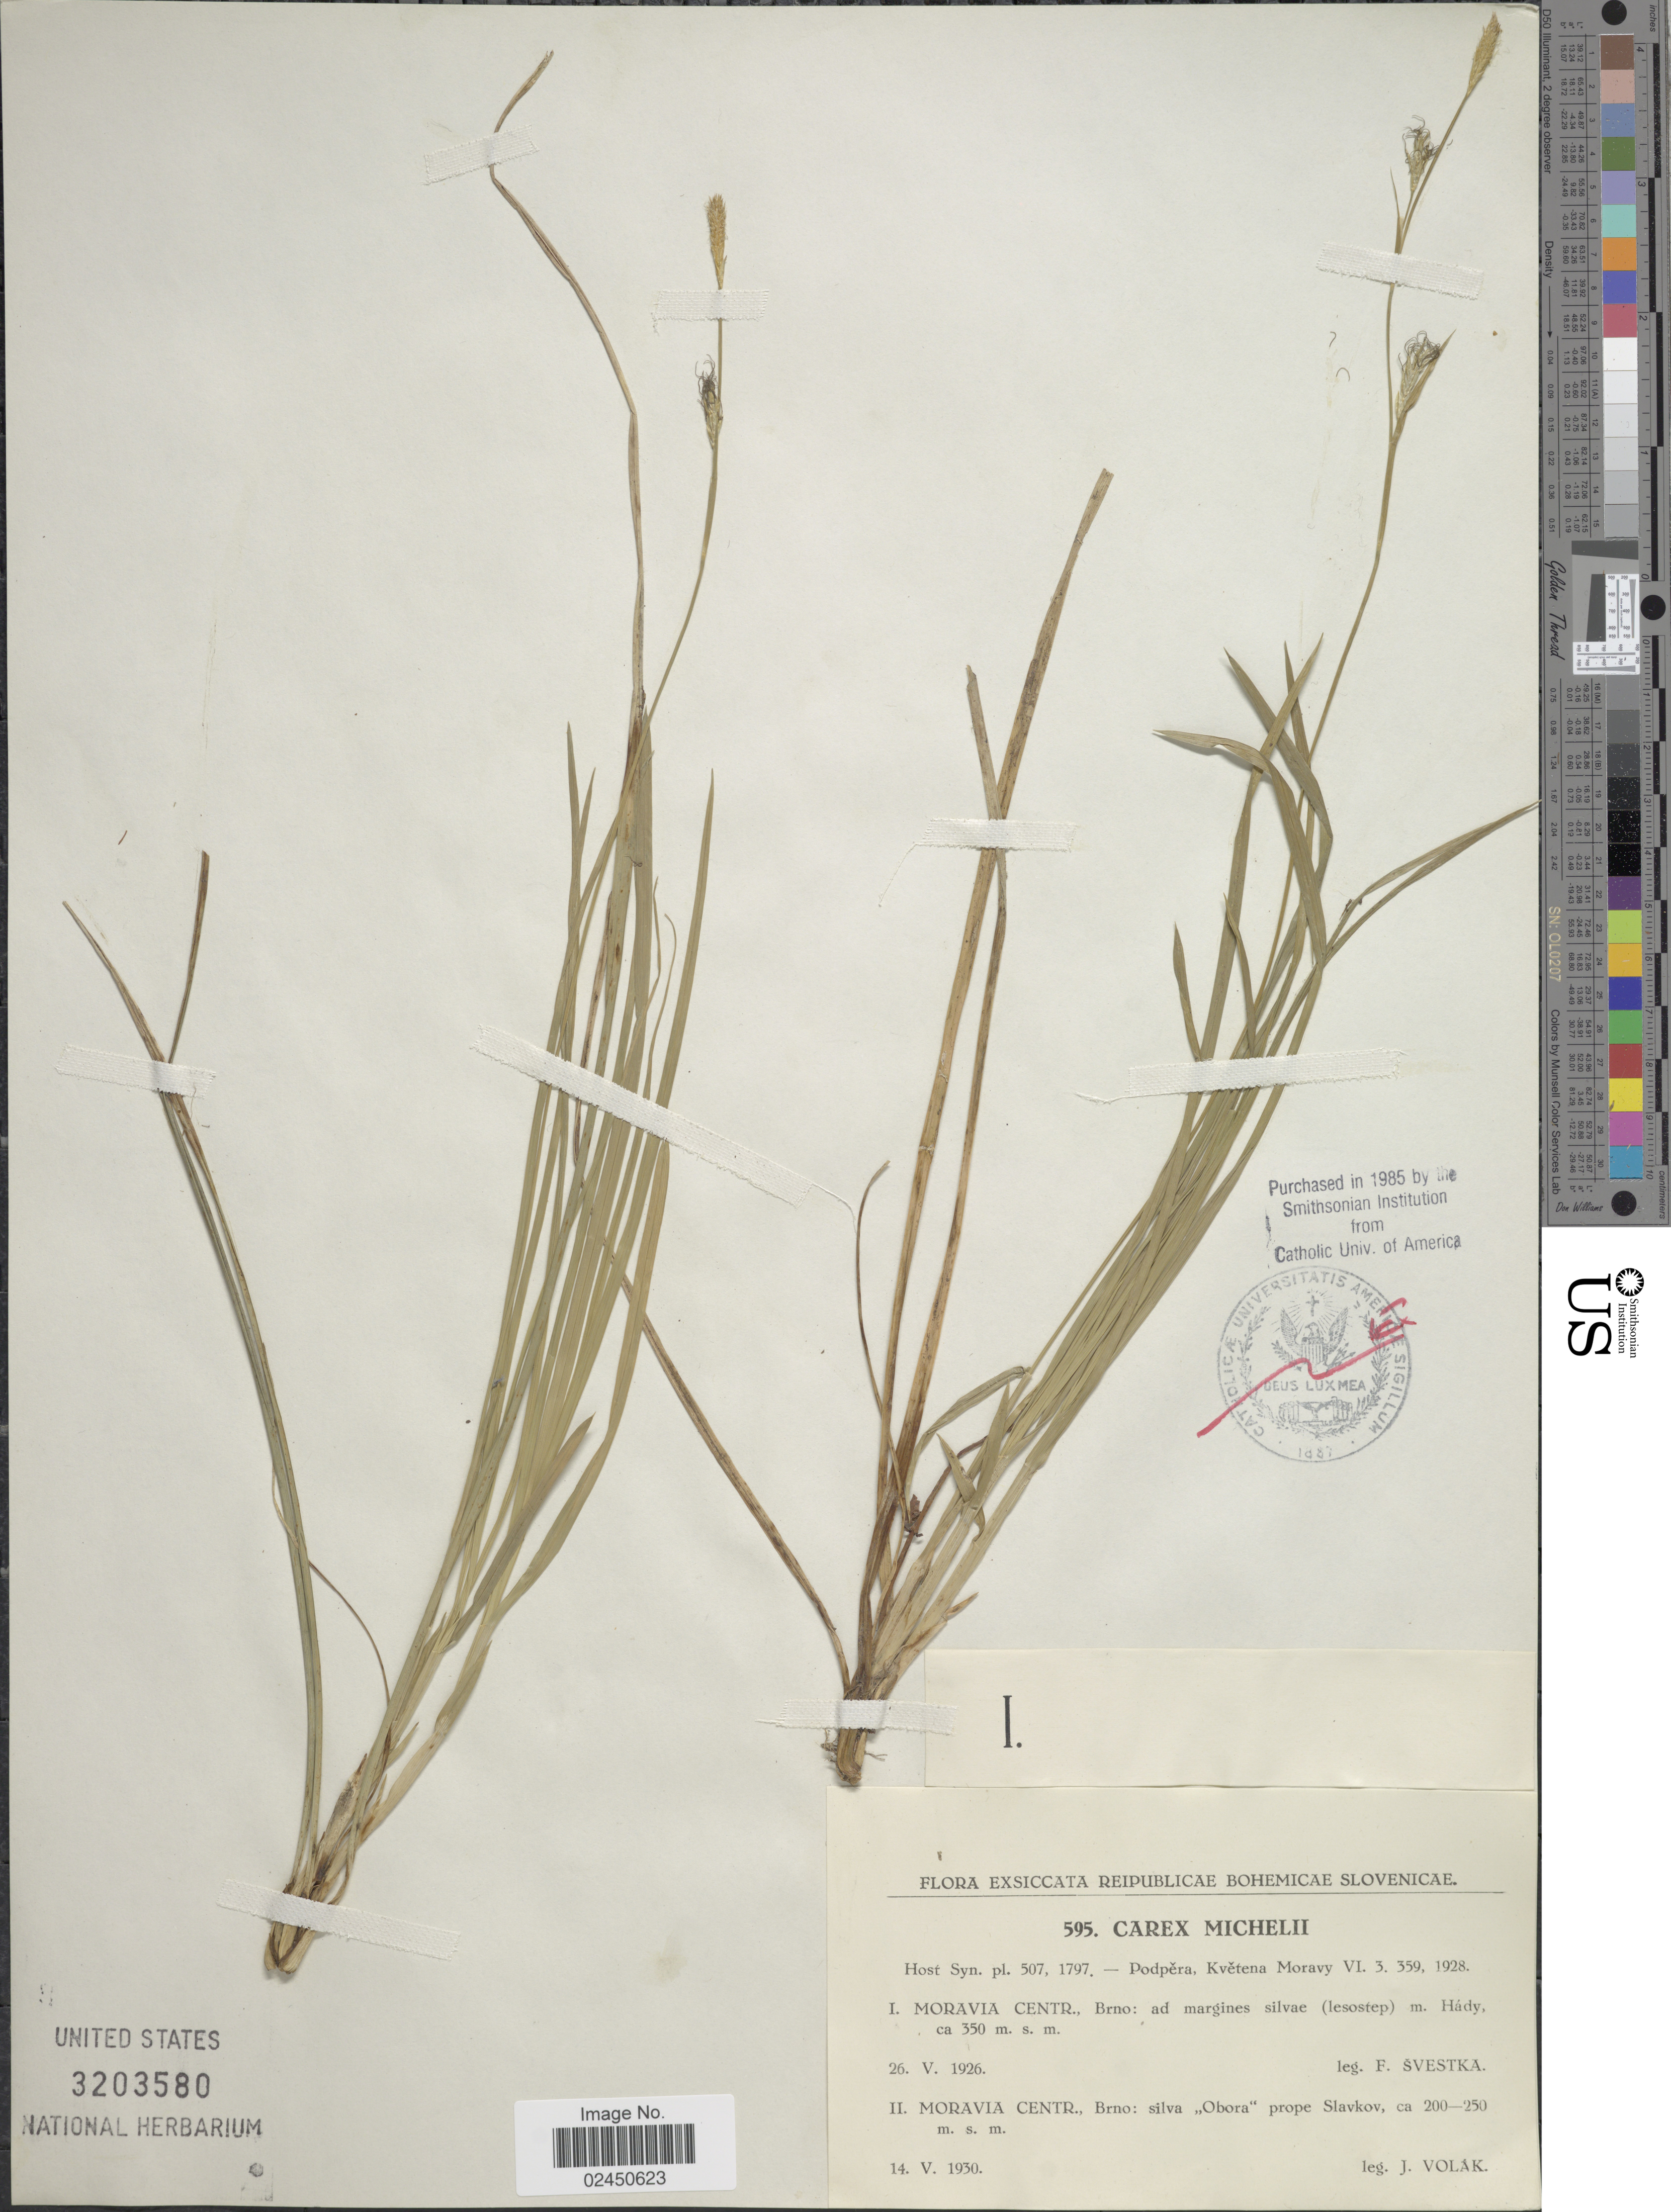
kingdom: Plantae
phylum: Tracheophyta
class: Liliopsida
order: Poales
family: Cyperaceae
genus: Carex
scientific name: Carex michelii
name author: Host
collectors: F. Svestka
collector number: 595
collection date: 1926-05-26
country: Czechia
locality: Reipublicae Bohemicae Slovenicae. Moravia Centr., Brno: ad margines silvae (lesostep)m. Hady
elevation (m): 350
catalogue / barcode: US 3203580